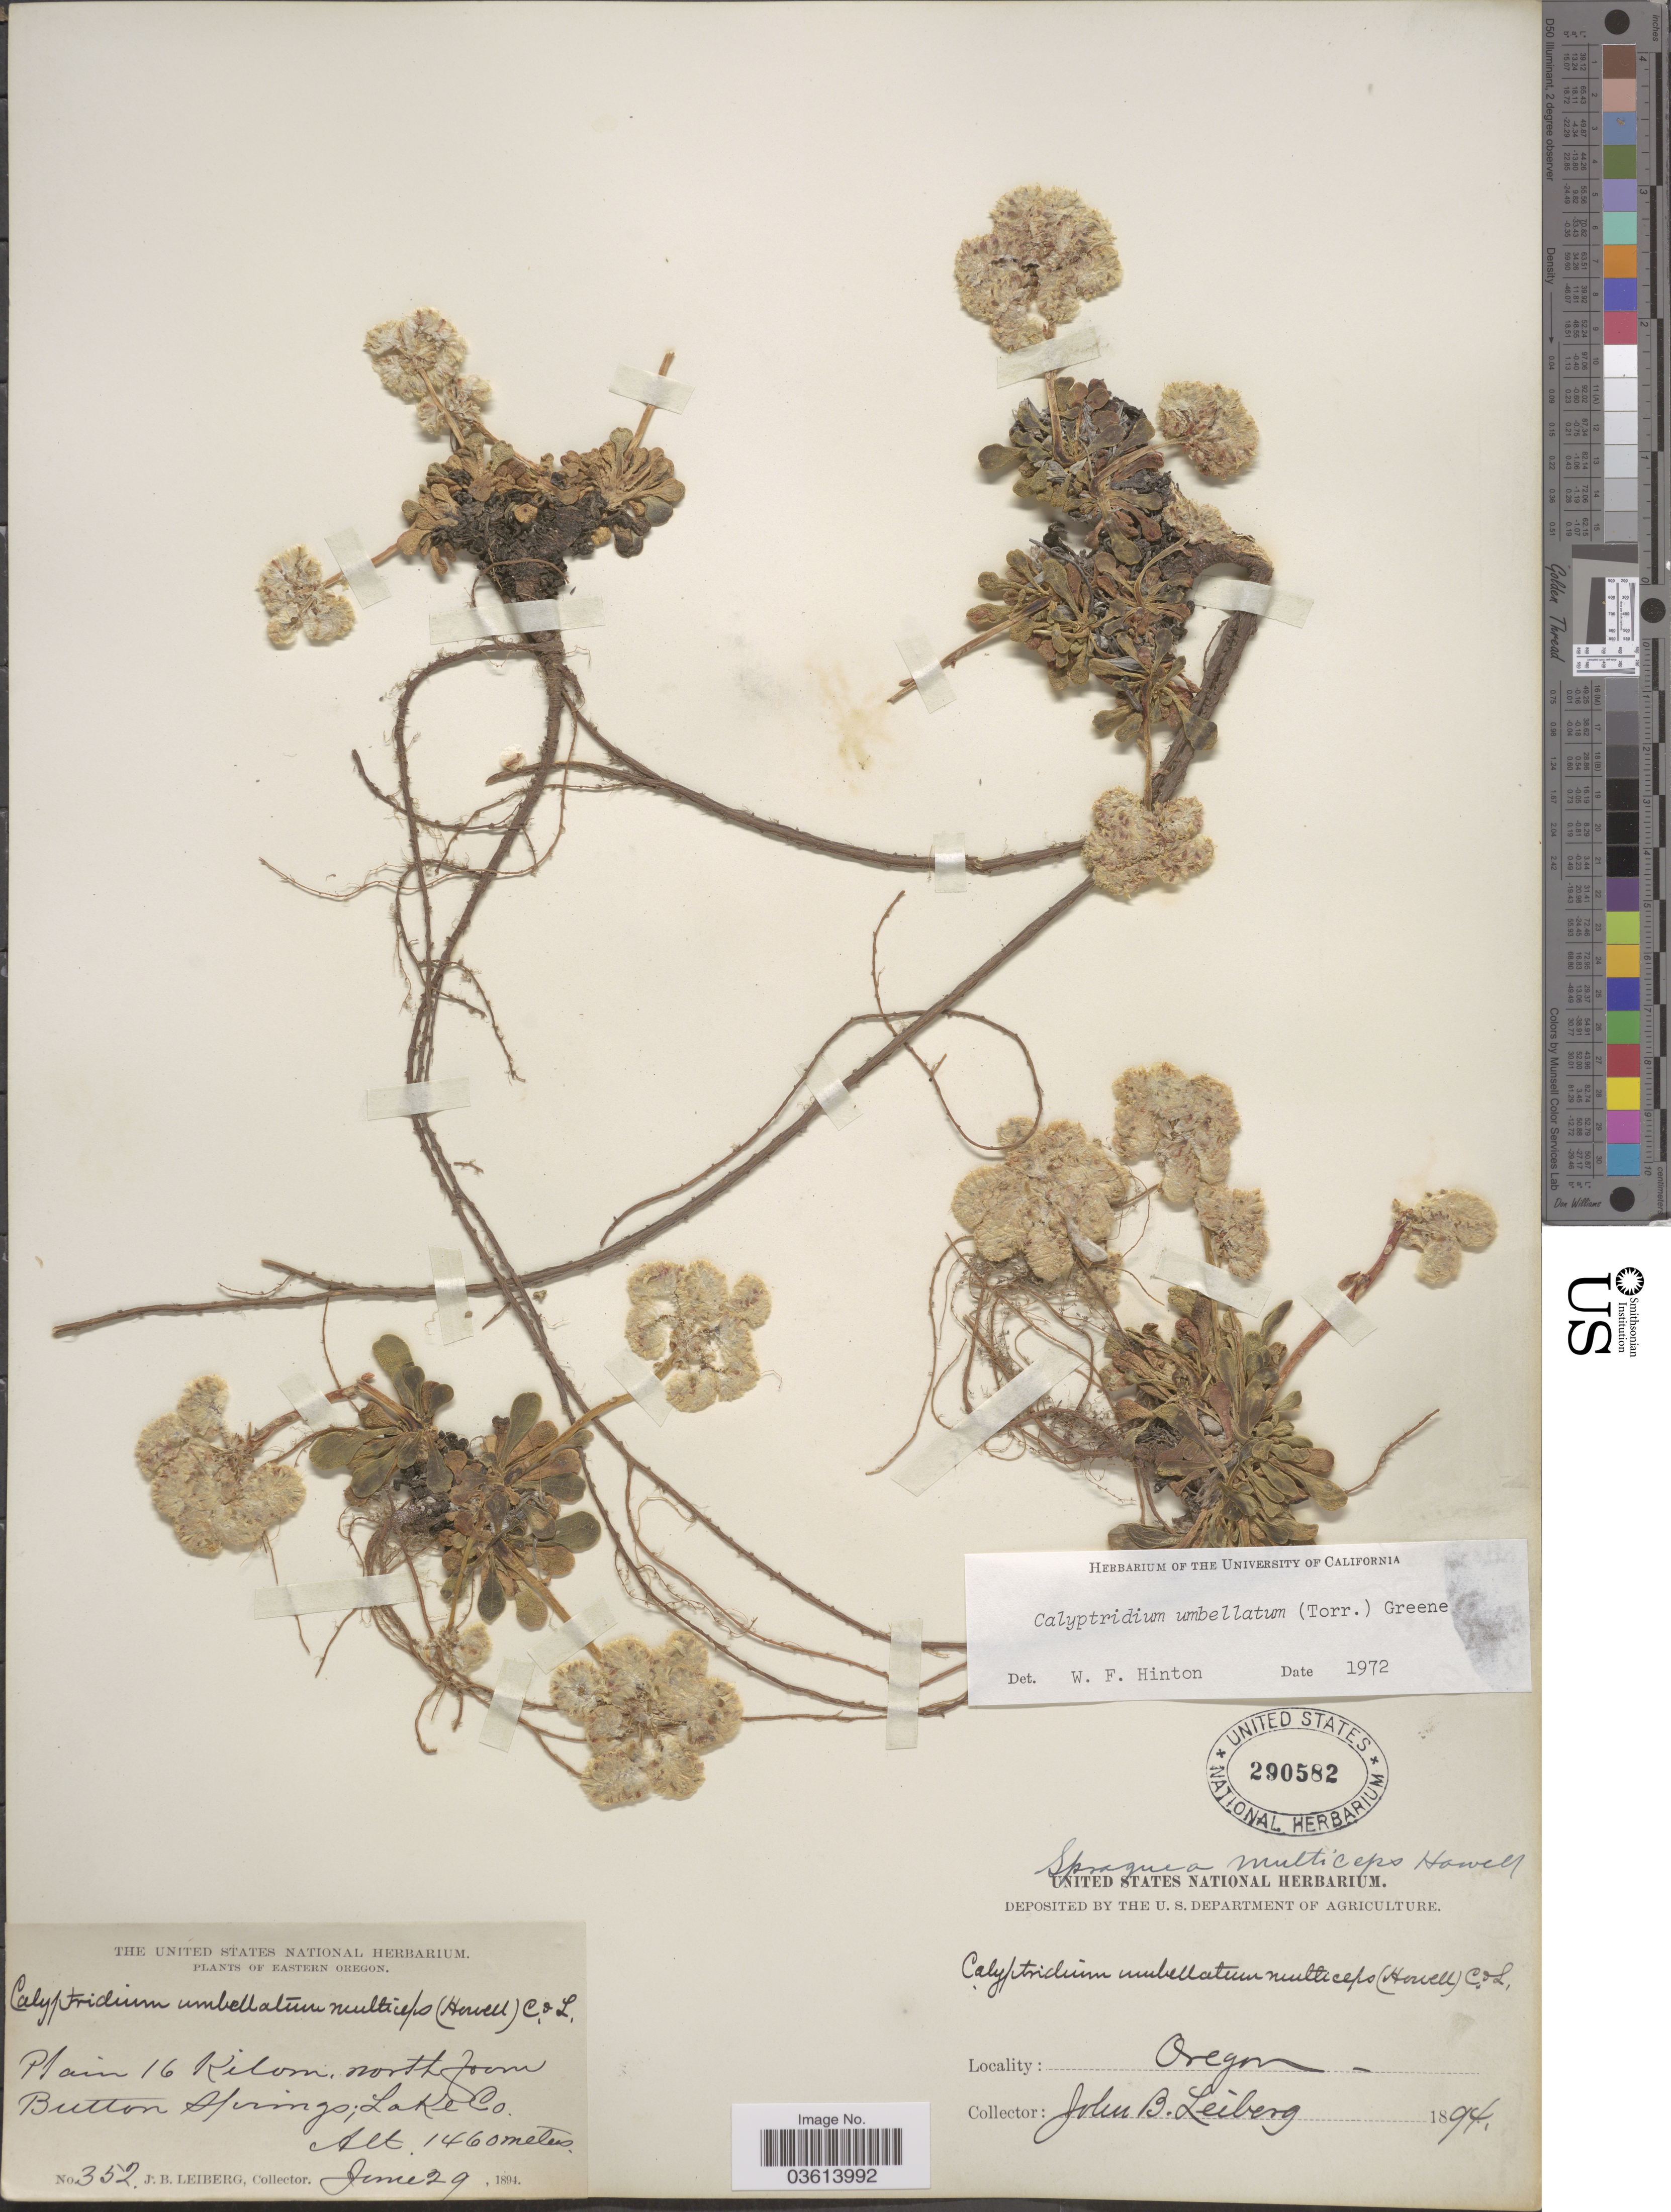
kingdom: Plantae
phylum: Tracheophyta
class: Magnoliopsida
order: Caryophyllales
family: Montiaceae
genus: Calyptridium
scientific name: Calyptridium umbellatum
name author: (Torr.) Greene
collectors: J. B. Leiberg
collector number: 352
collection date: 1894-06-29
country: United States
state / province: Oregon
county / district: Lake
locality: Eastern Oregon. Plain 16 Kilom. north from Button Springs; Lake Co.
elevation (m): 1460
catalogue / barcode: US 290582